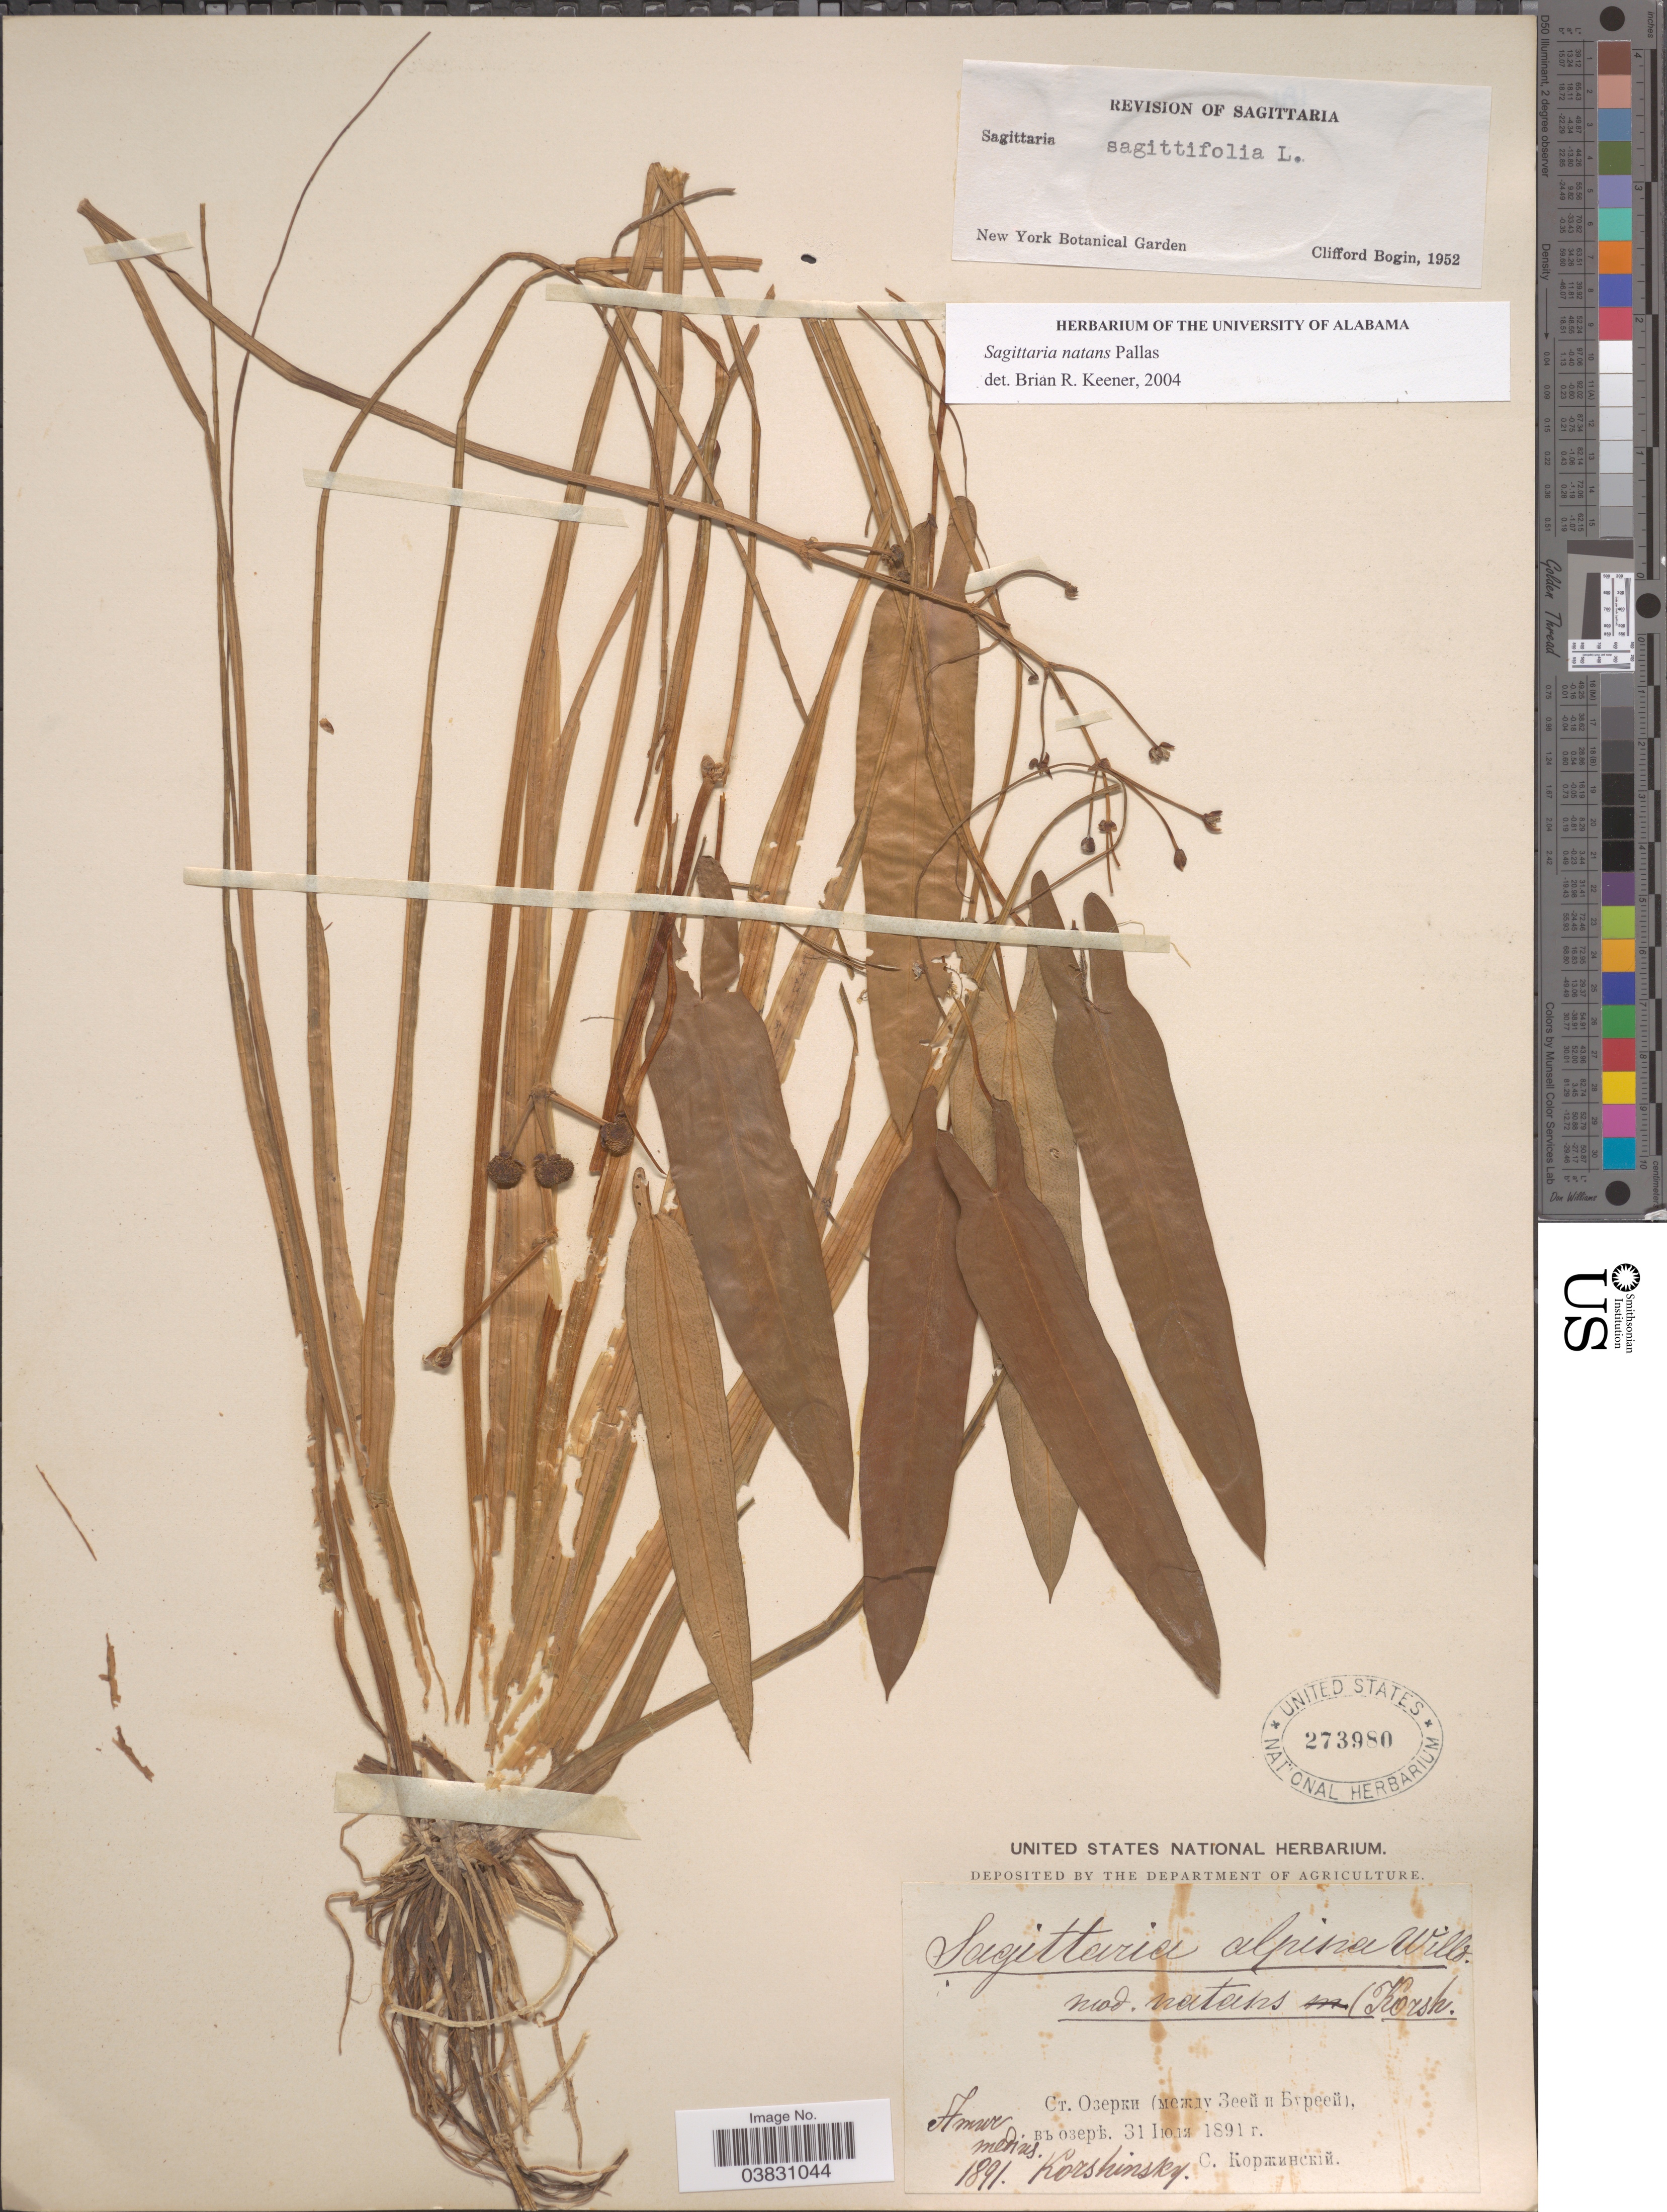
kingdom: Plantae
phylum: Tracheophyta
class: Liliopsida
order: Alismatales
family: Alismataceae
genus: Sagittaria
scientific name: Sagittaria natans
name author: Pall.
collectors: Korshinsky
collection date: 1891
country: Russian Federation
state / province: Amur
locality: Amur medius. [illegible text]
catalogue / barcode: US 273980